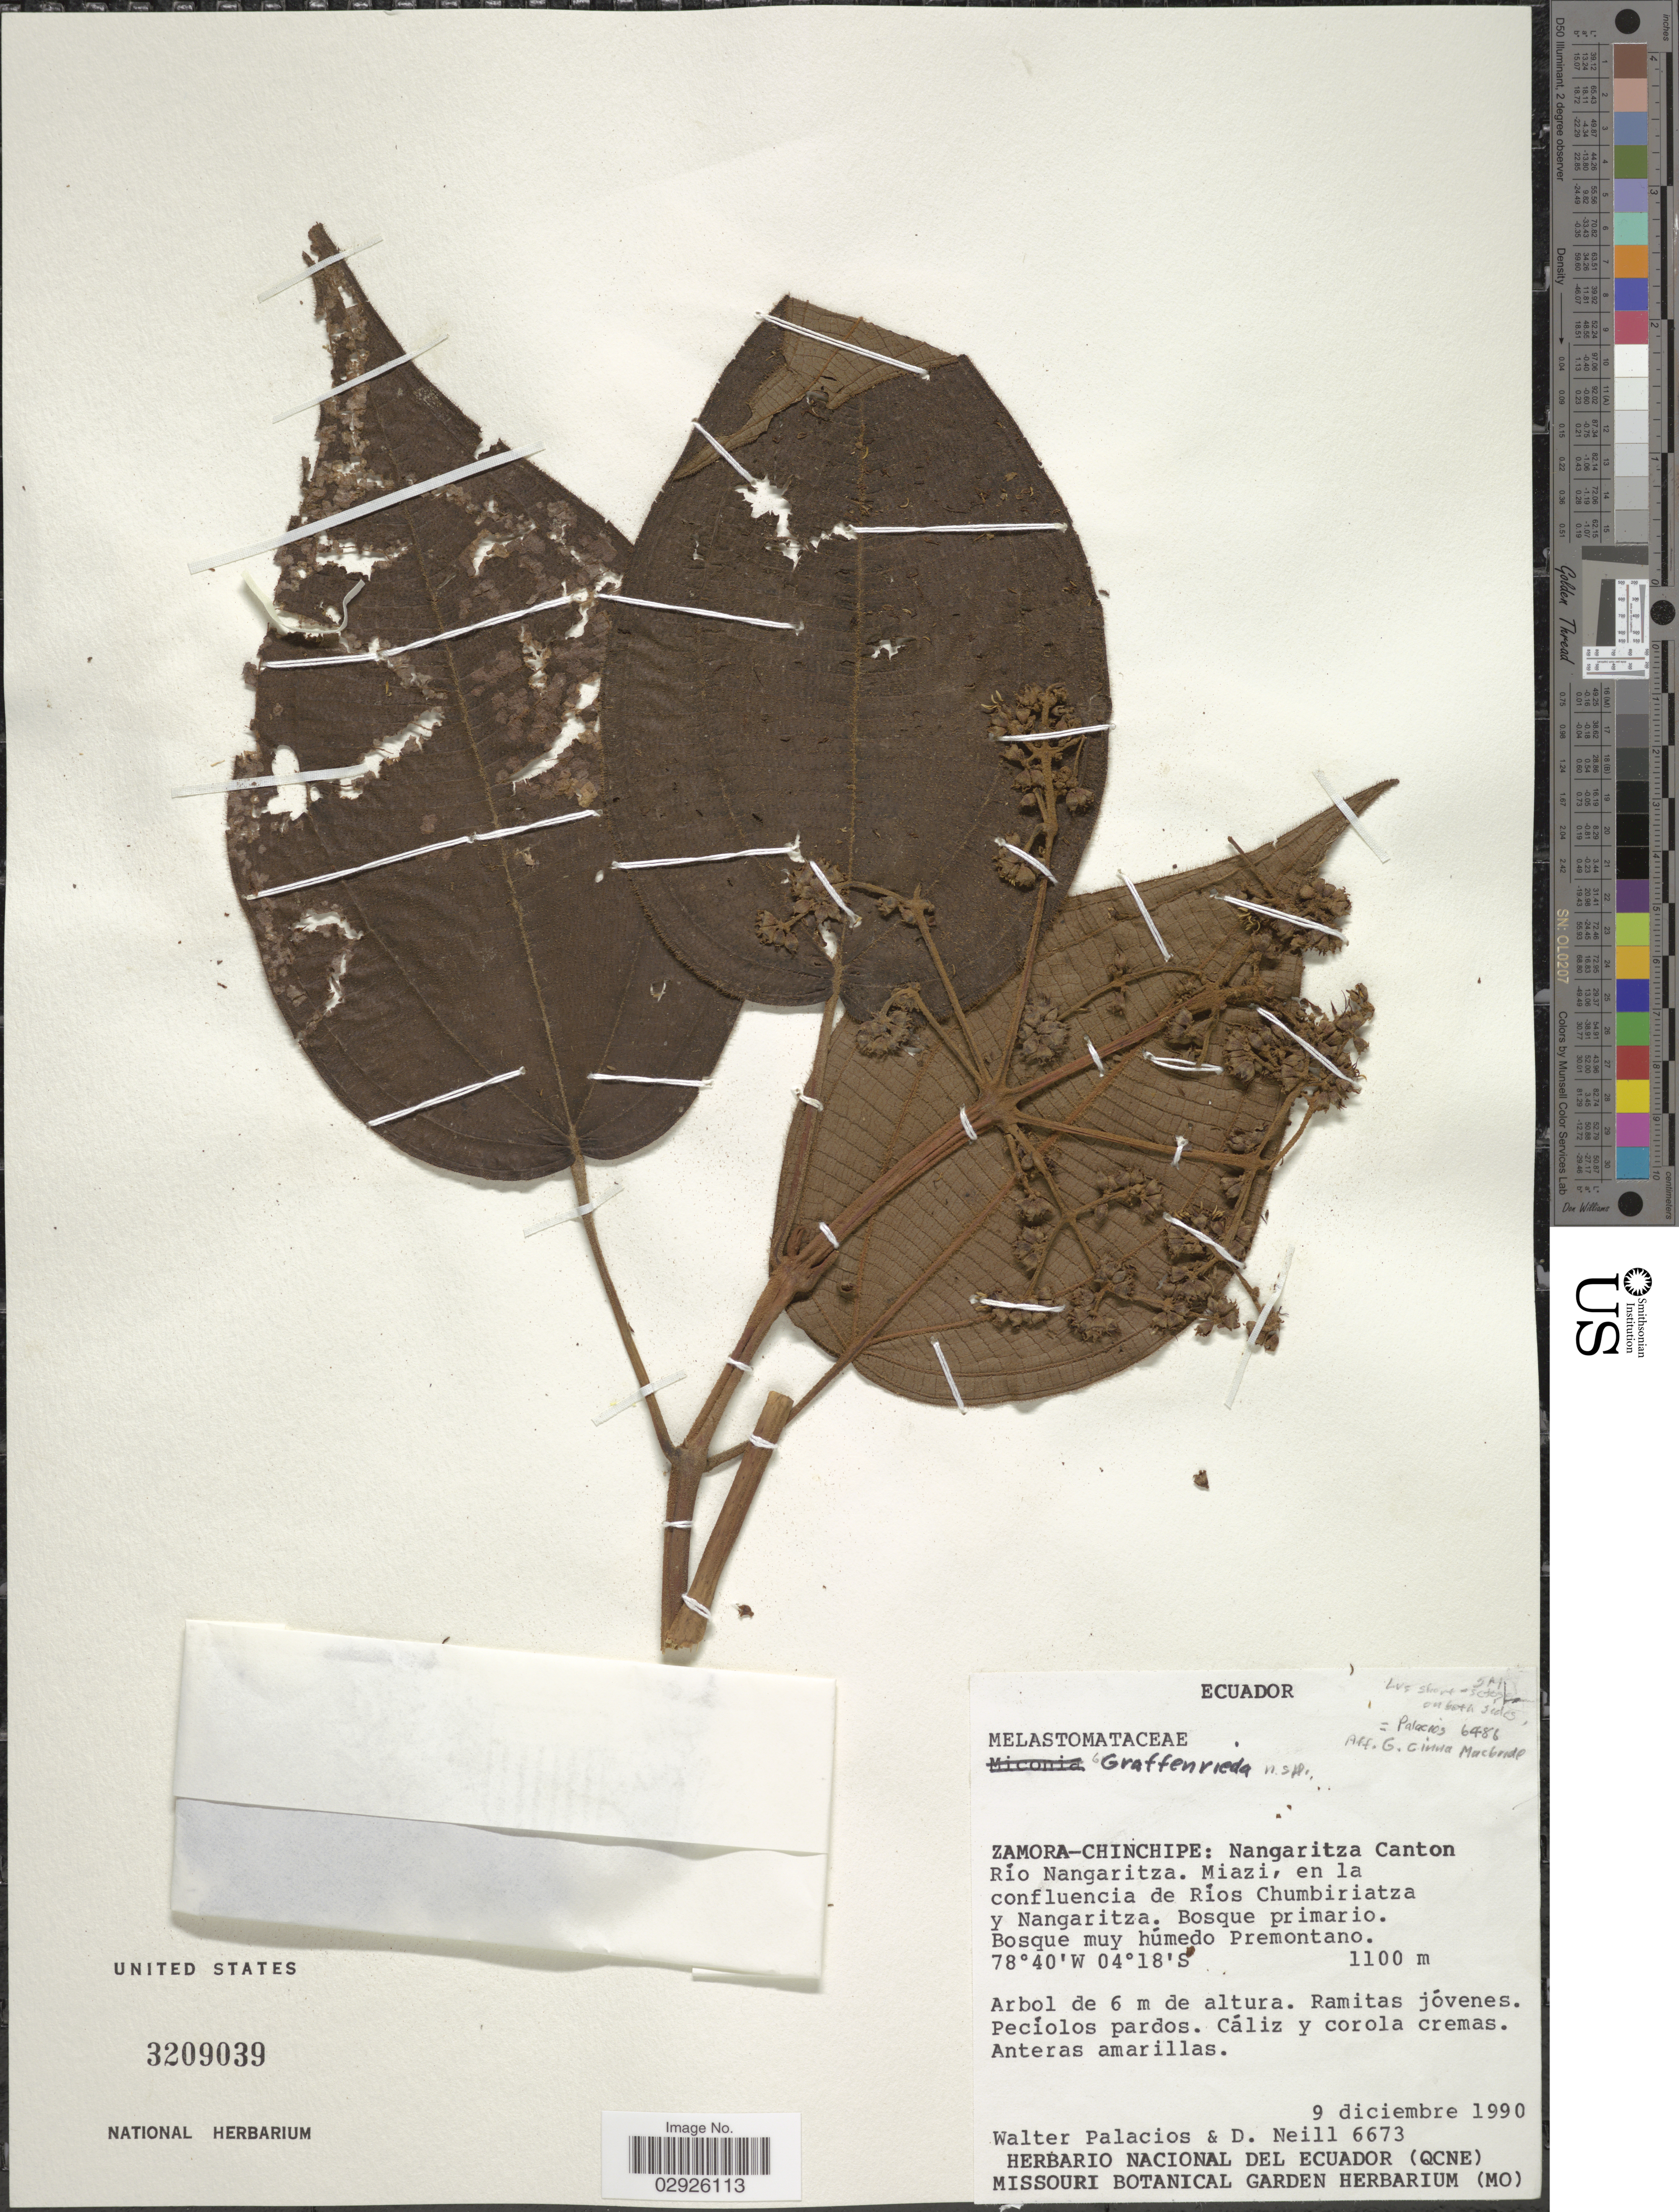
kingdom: Plantae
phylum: Tracheophyta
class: Magnoliopsida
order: Myrtales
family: Melastomataceae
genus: Graffenrieda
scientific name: Graffenrieda sp.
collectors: W. Palacios & D. Neill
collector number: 6673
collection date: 1990-12-09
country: Ecuador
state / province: Zamora-Chinchipe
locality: Nangaritza Canton. Río Nangaritza. Miazi, en la confluencia de Ríos Chumbiriatza y Nangaritza.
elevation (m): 1100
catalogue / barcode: US 3209039